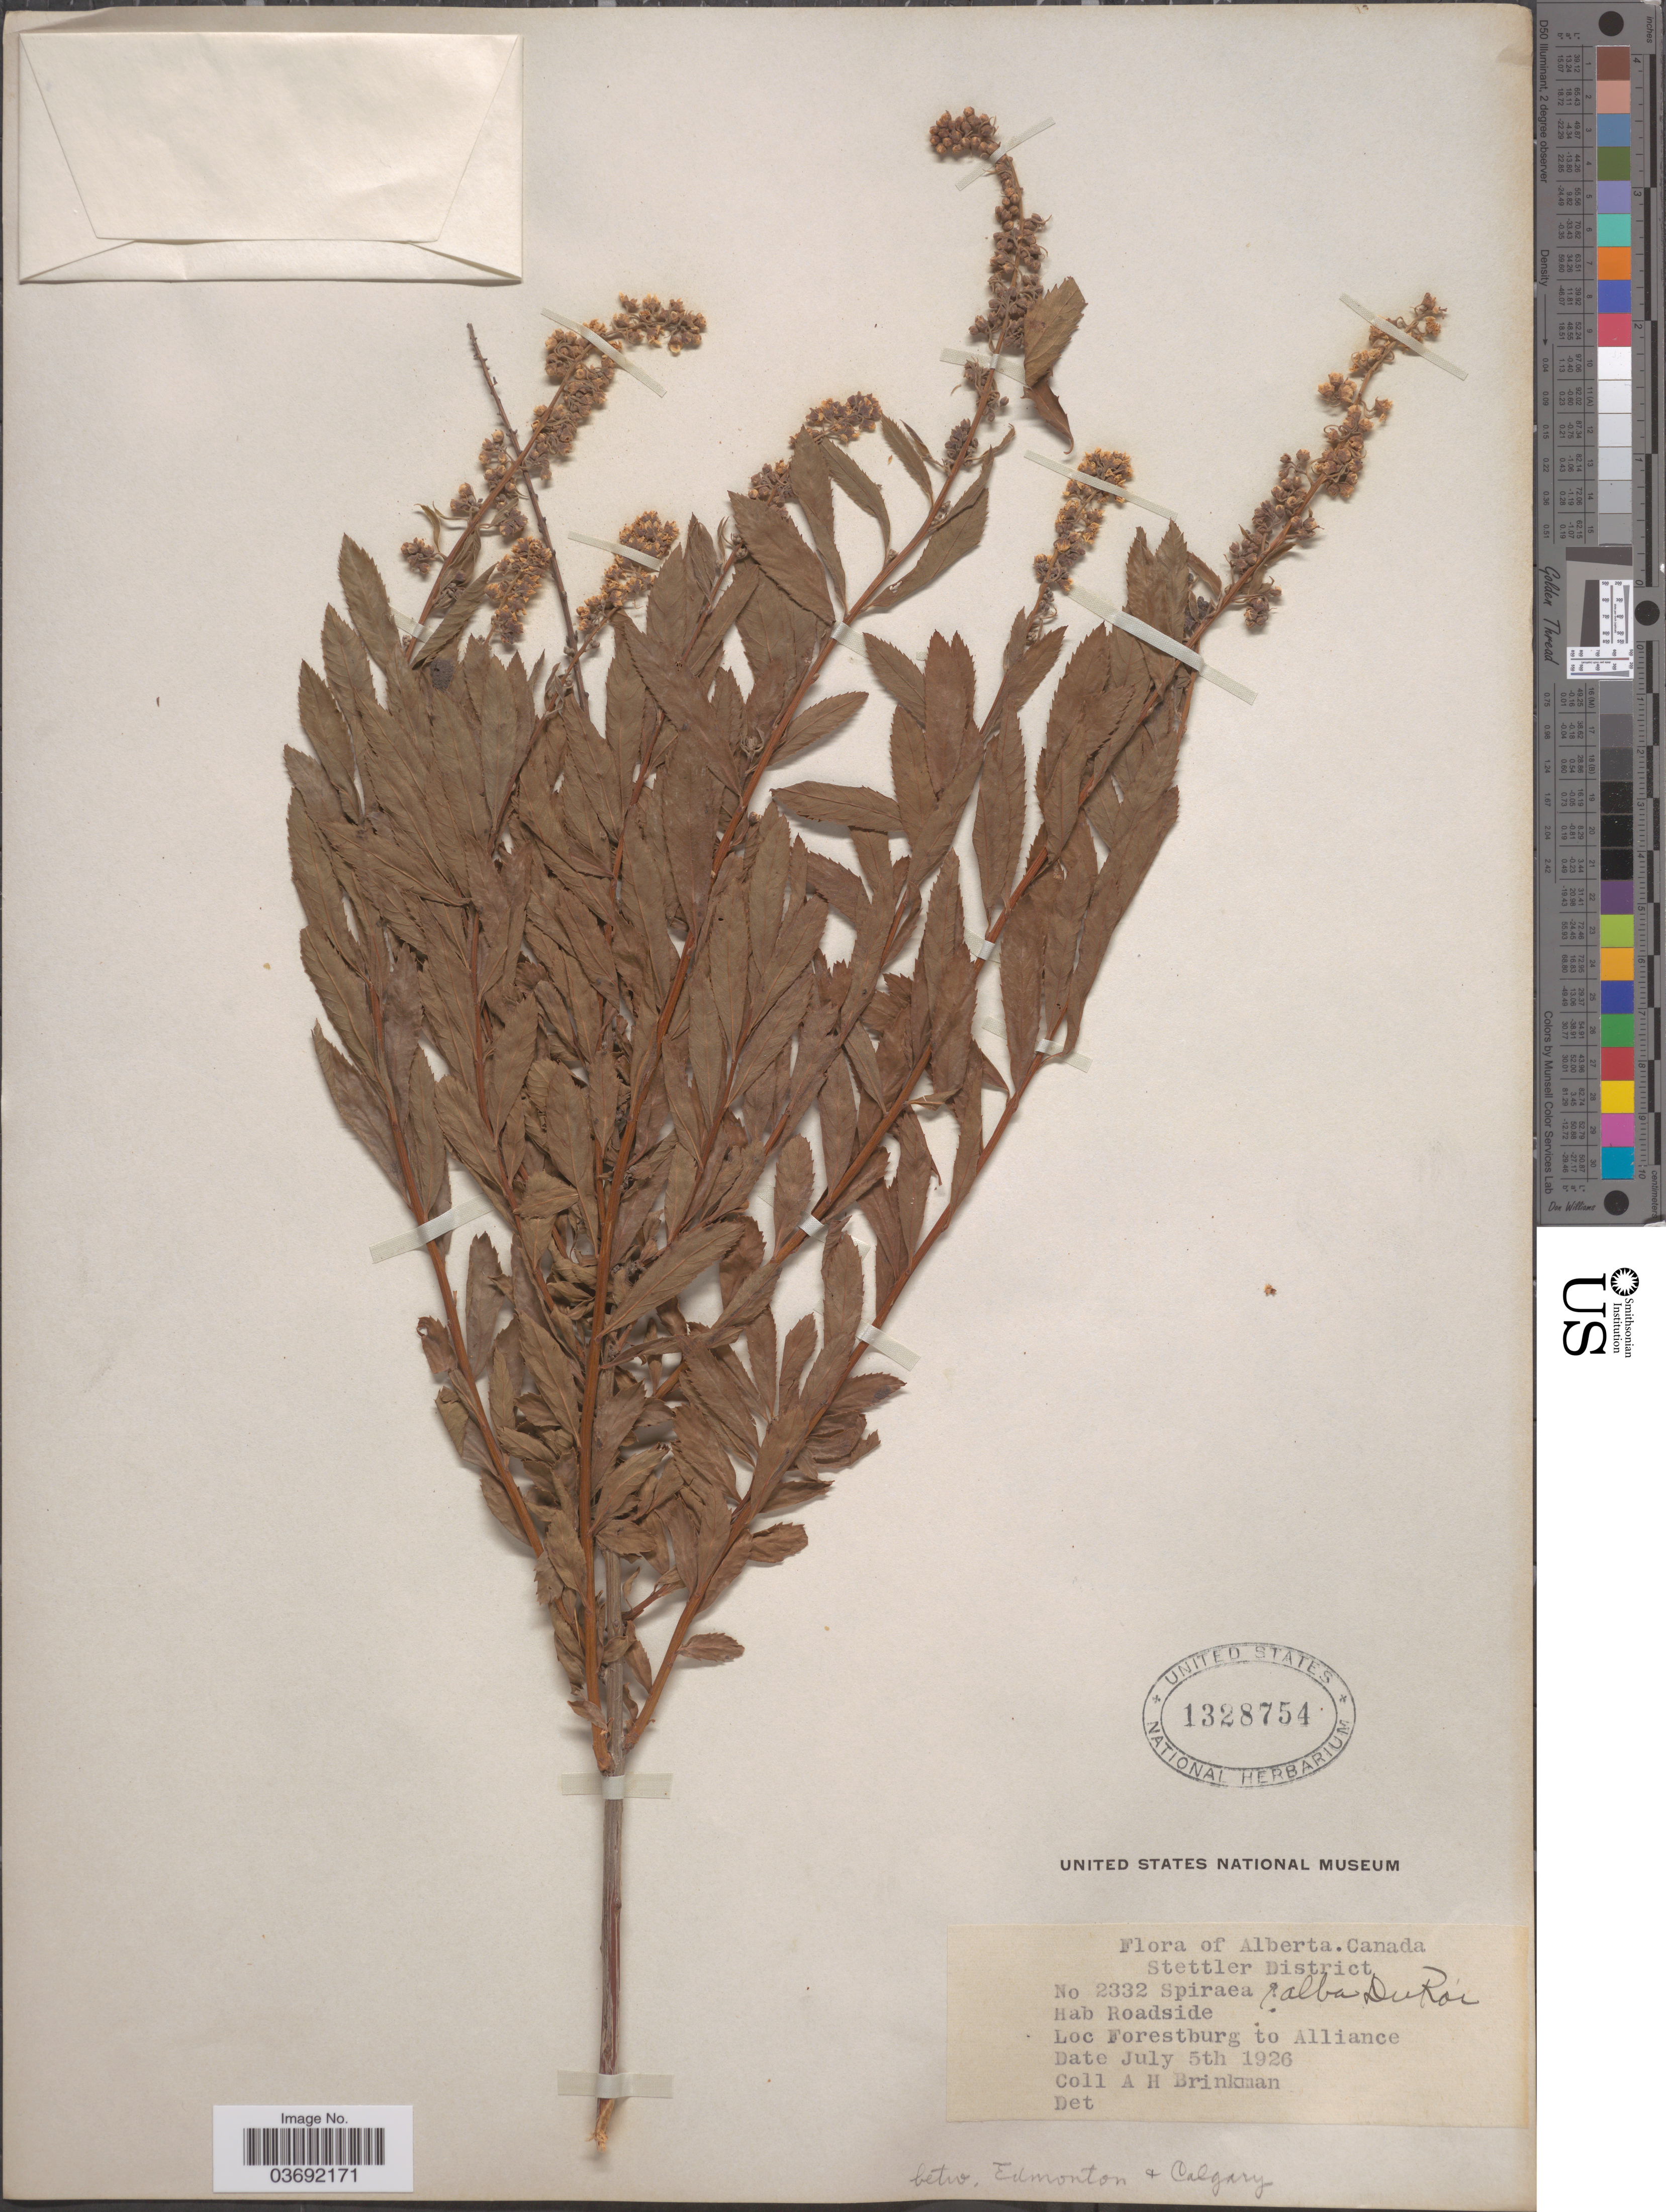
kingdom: Plantae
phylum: Tracheophyta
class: Magnoliopsida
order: Rosales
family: Rosaceae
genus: Spiraea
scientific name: Spiraea alba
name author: Du Roi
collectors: A. Brinkman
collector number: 2332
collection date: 1926-07-05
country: Canada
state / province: Alberta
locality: Stettler District. Forestburg to Alliance. Betw. Edmonton & Calgary.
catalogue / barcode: US 1328754